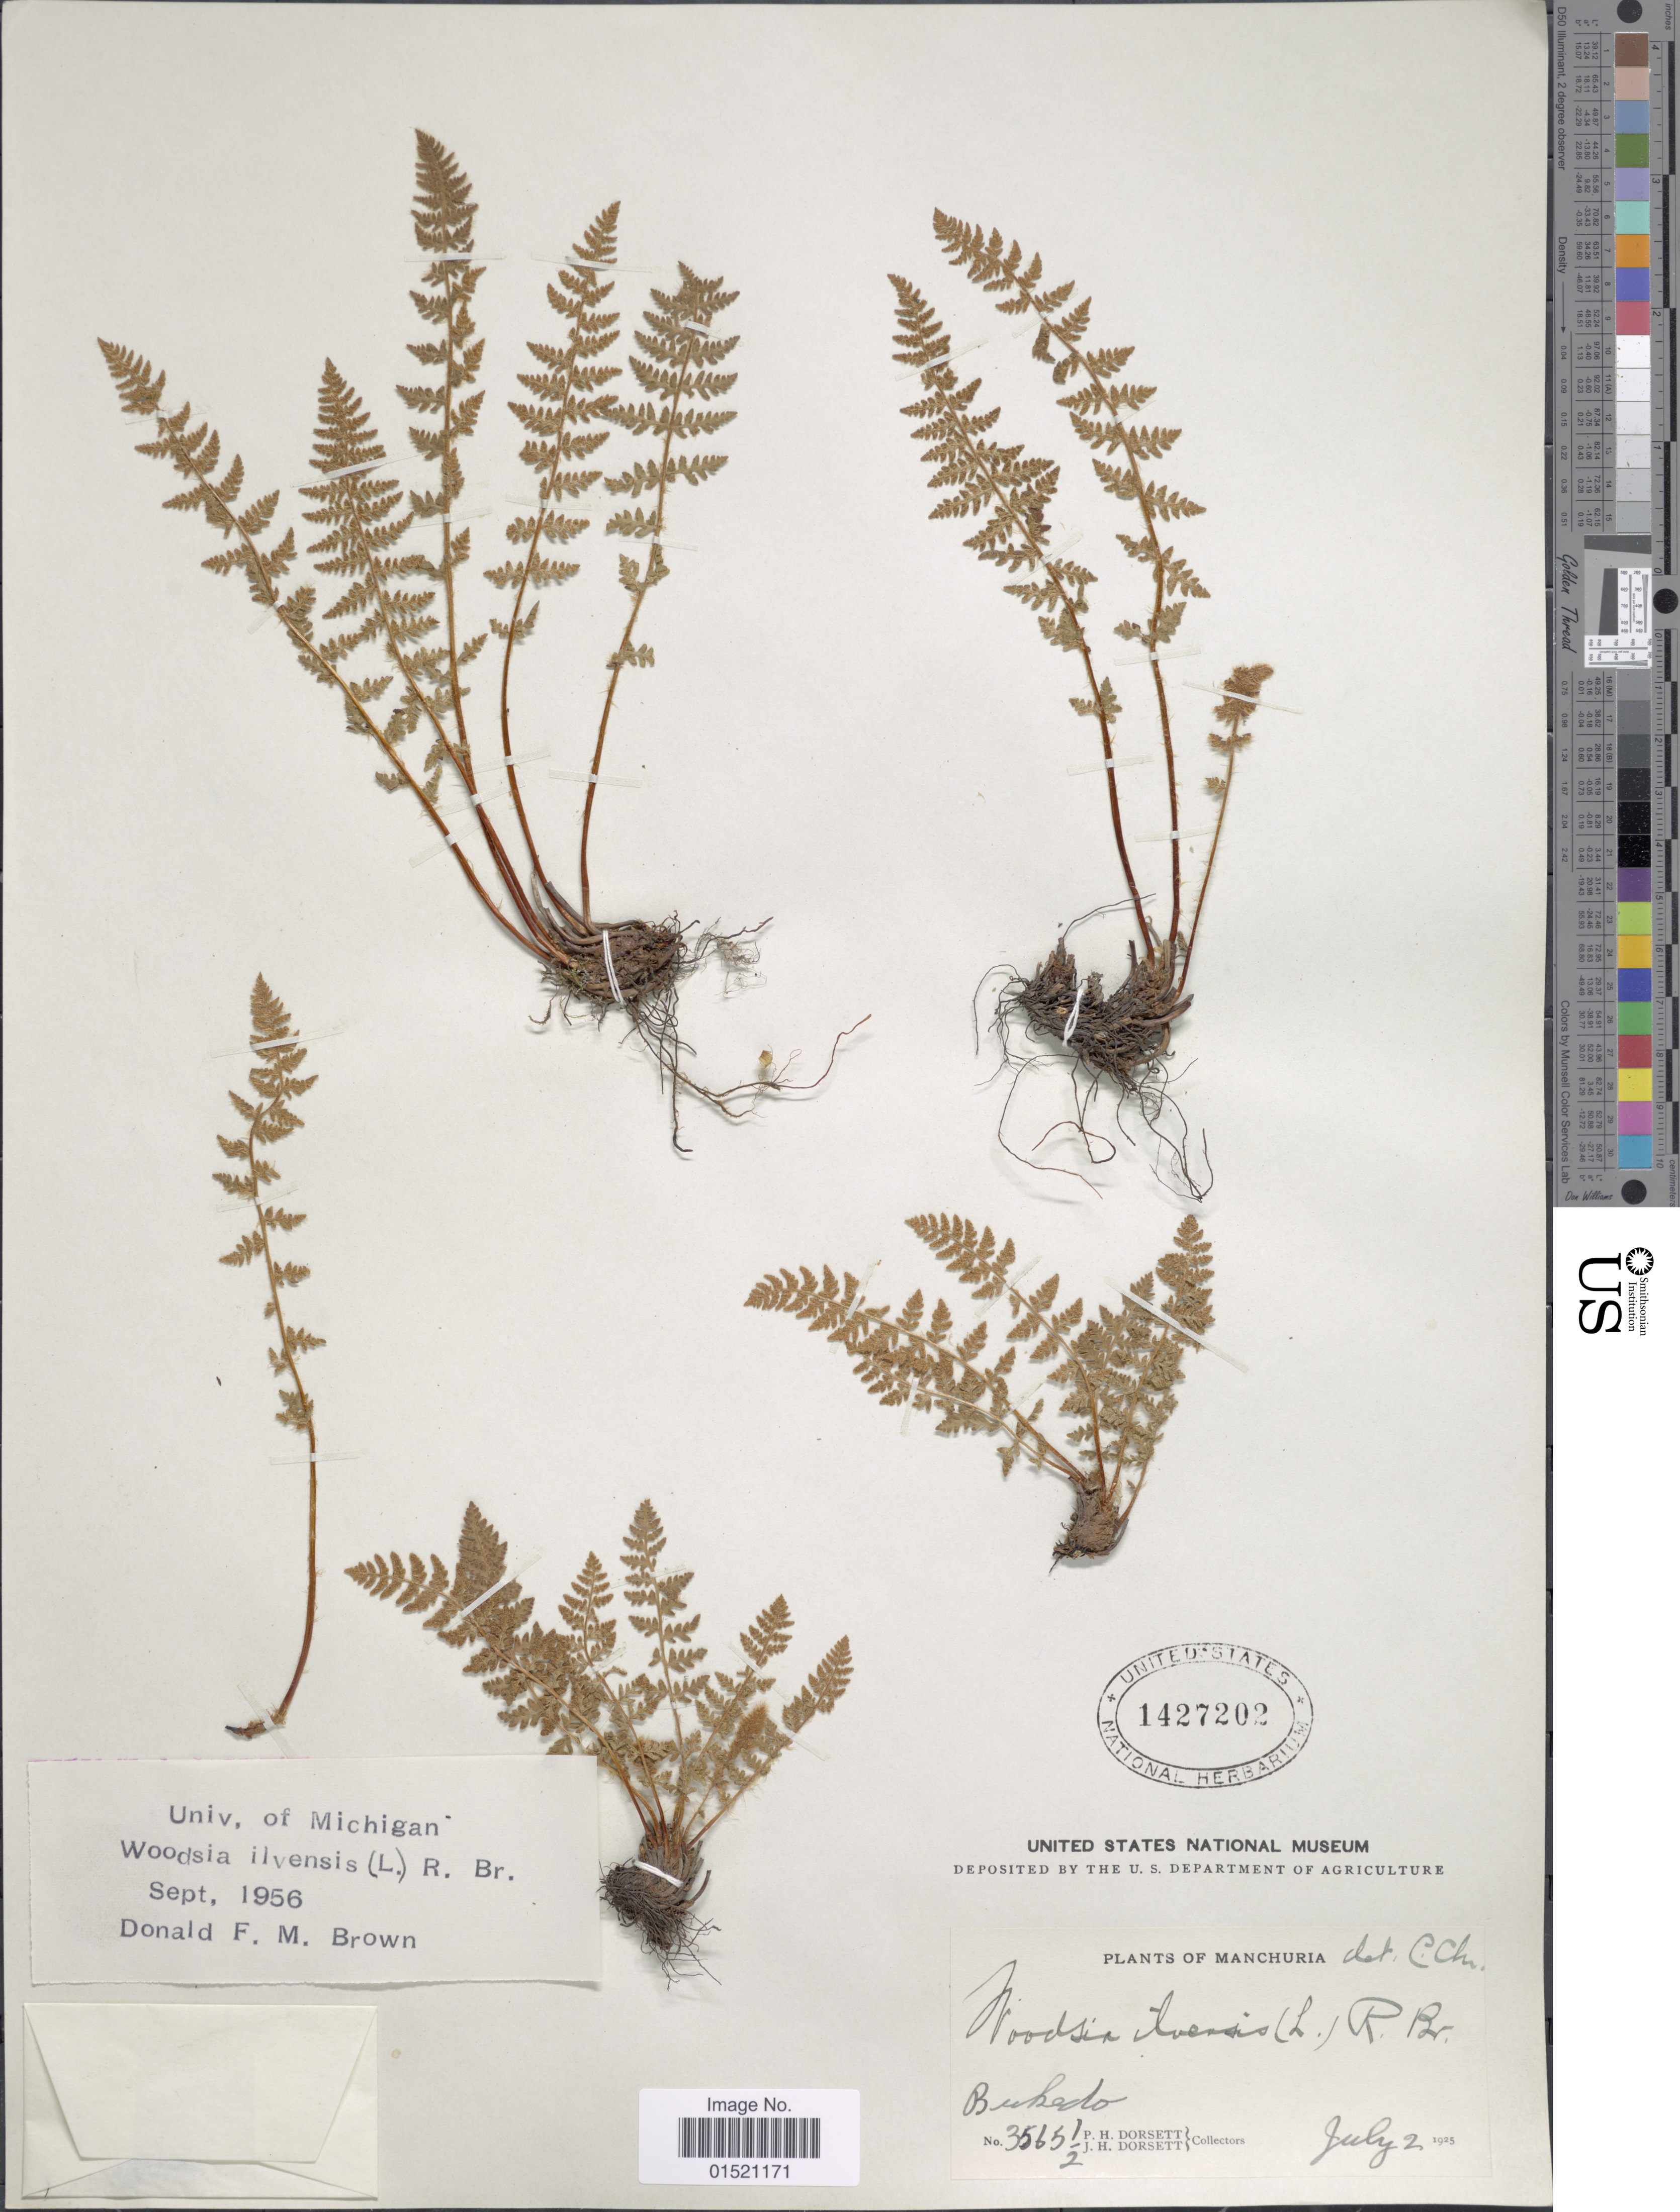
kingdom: Plantae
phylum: Tracheophyta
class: Polypodiopsida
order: Polypodiales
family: Woodsiaceae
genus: Woodsia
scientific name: Woodsia ilvensis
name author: (L.) R. Br.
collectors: P. H. Dorsett & J. Dorsett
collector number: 356512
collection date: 1925-07-02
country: China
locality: Manchuria, Bikedo [interpreted]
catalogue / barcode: US 1427202